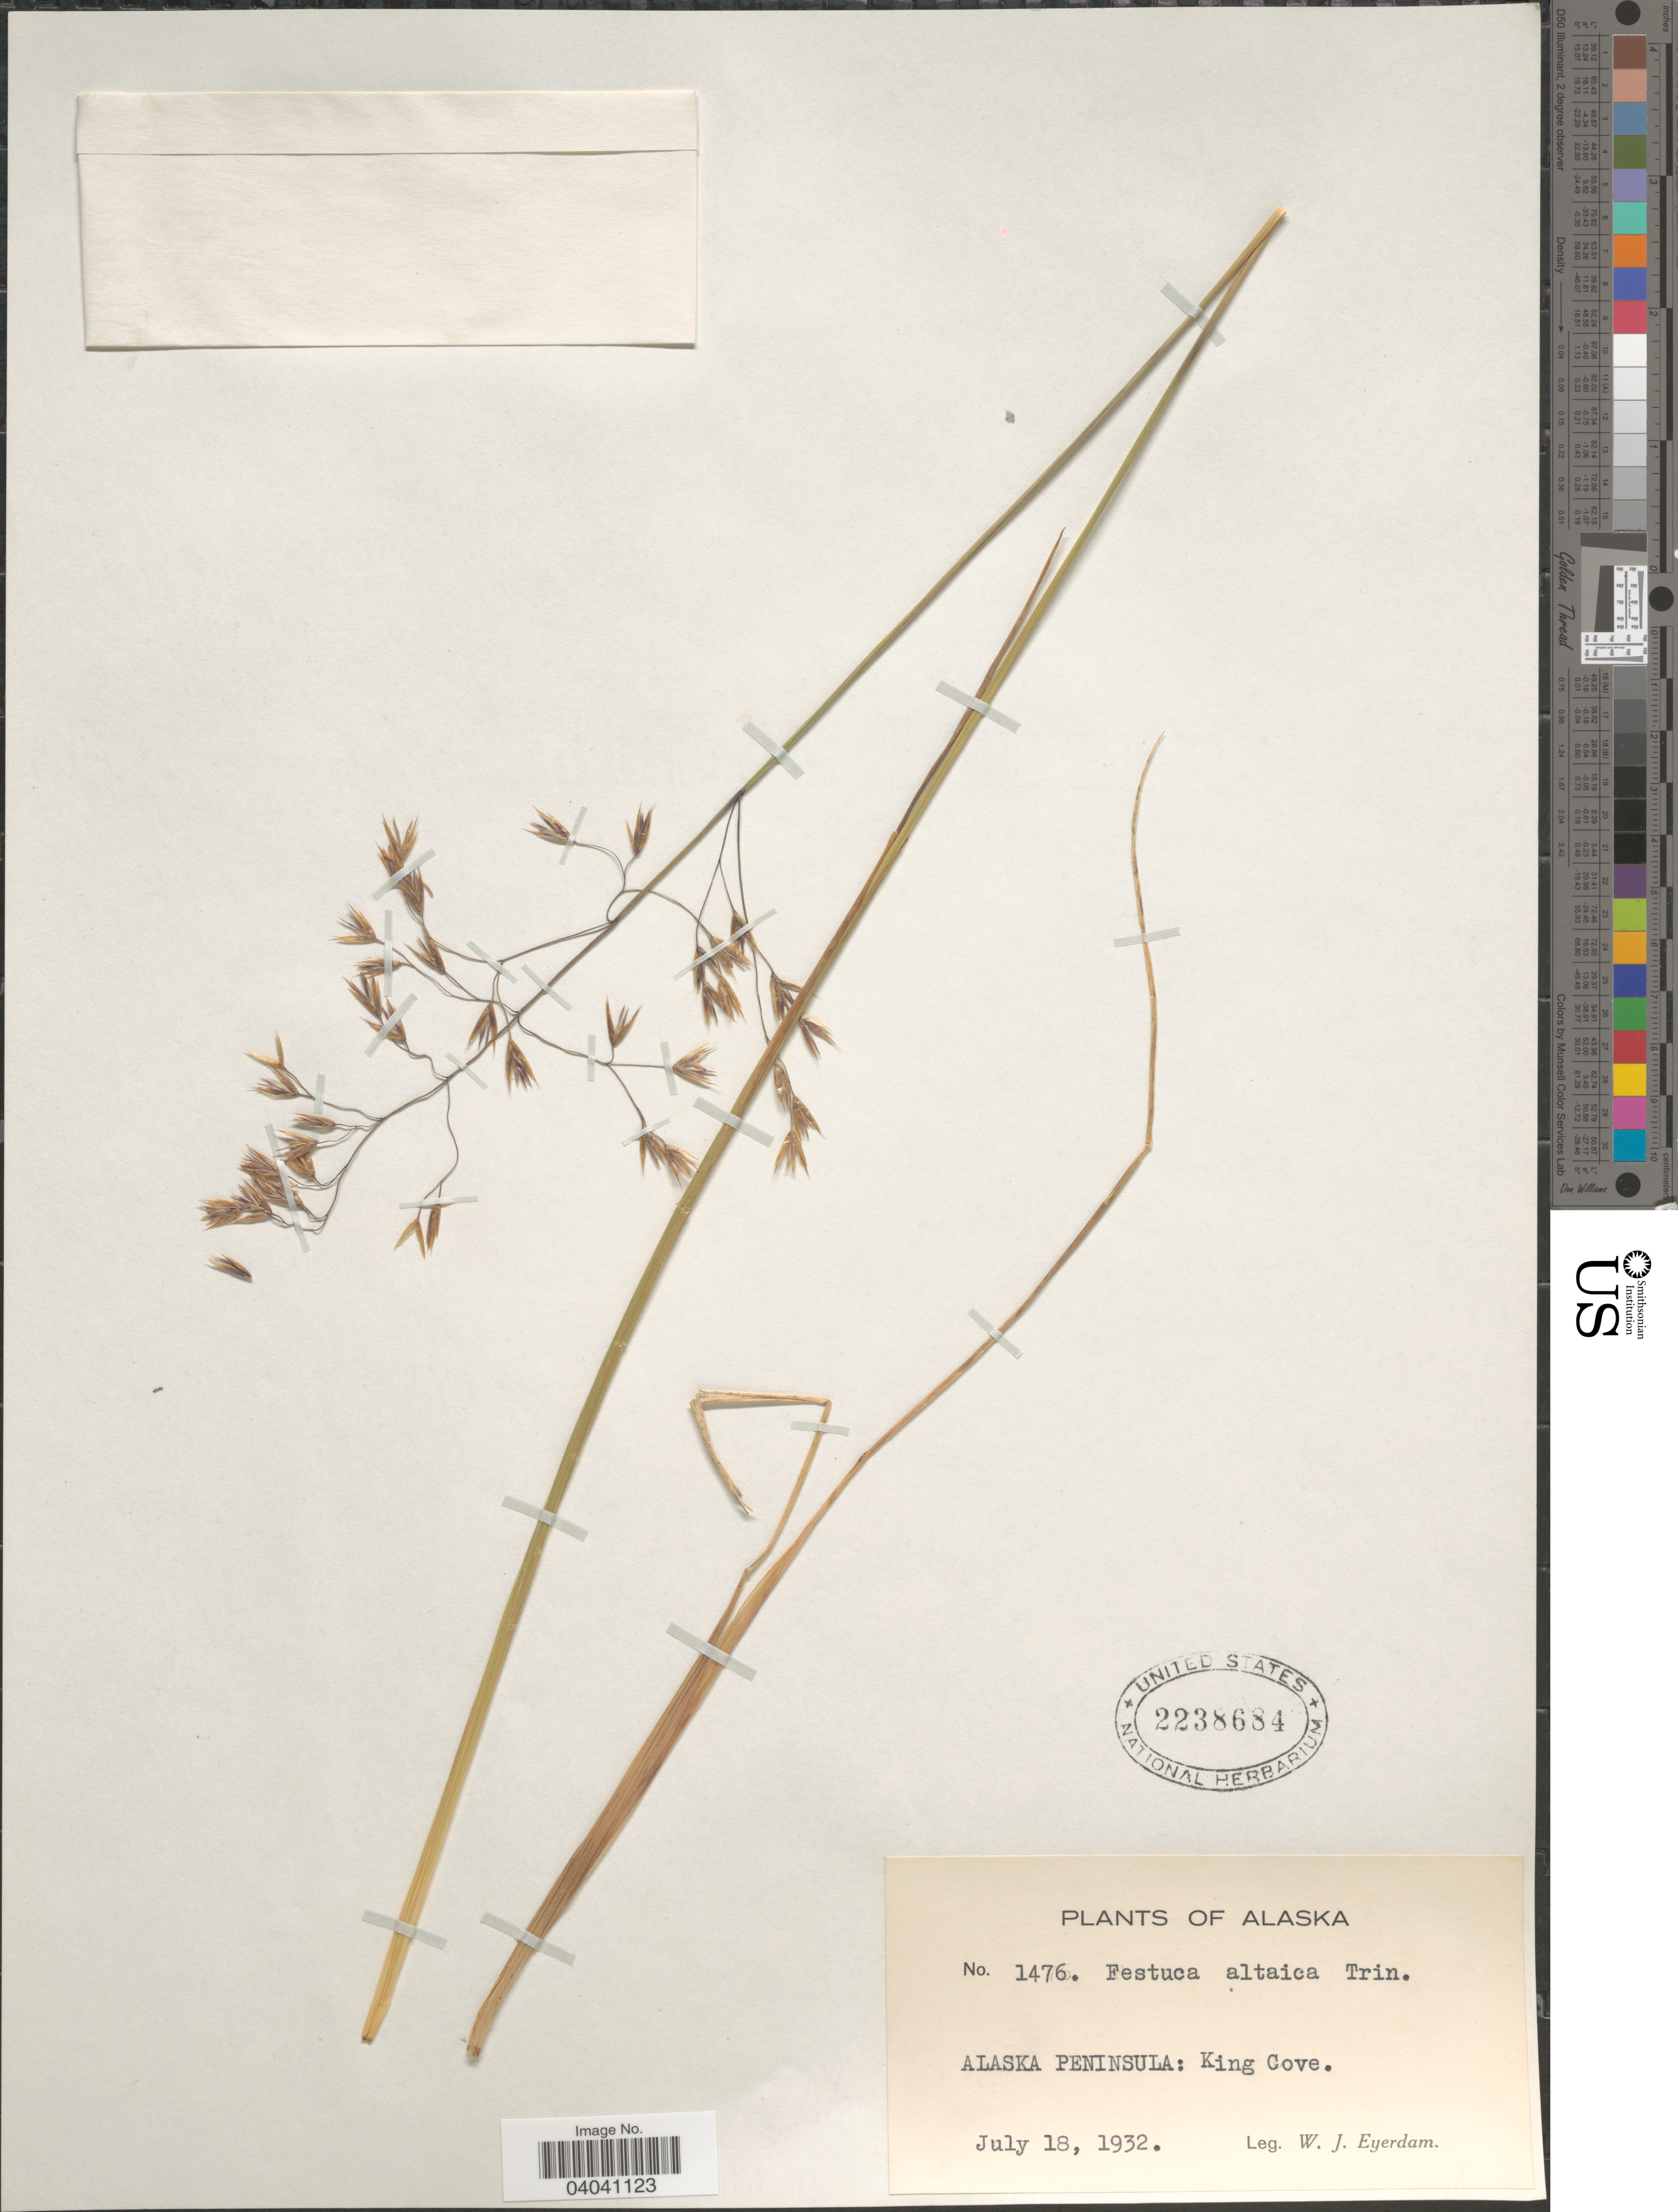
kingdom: Plantae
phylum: Tracheophyta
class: Liliopsida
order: Poales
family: Poaceae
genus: Festuca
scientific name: Festuca altaica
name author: Trin.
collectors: W. J. Eyerdam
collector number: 1476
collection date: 1932-07-18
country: United States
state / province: Alaska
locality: Alaska Peninsula: King Cove.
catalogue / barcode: US 2238684